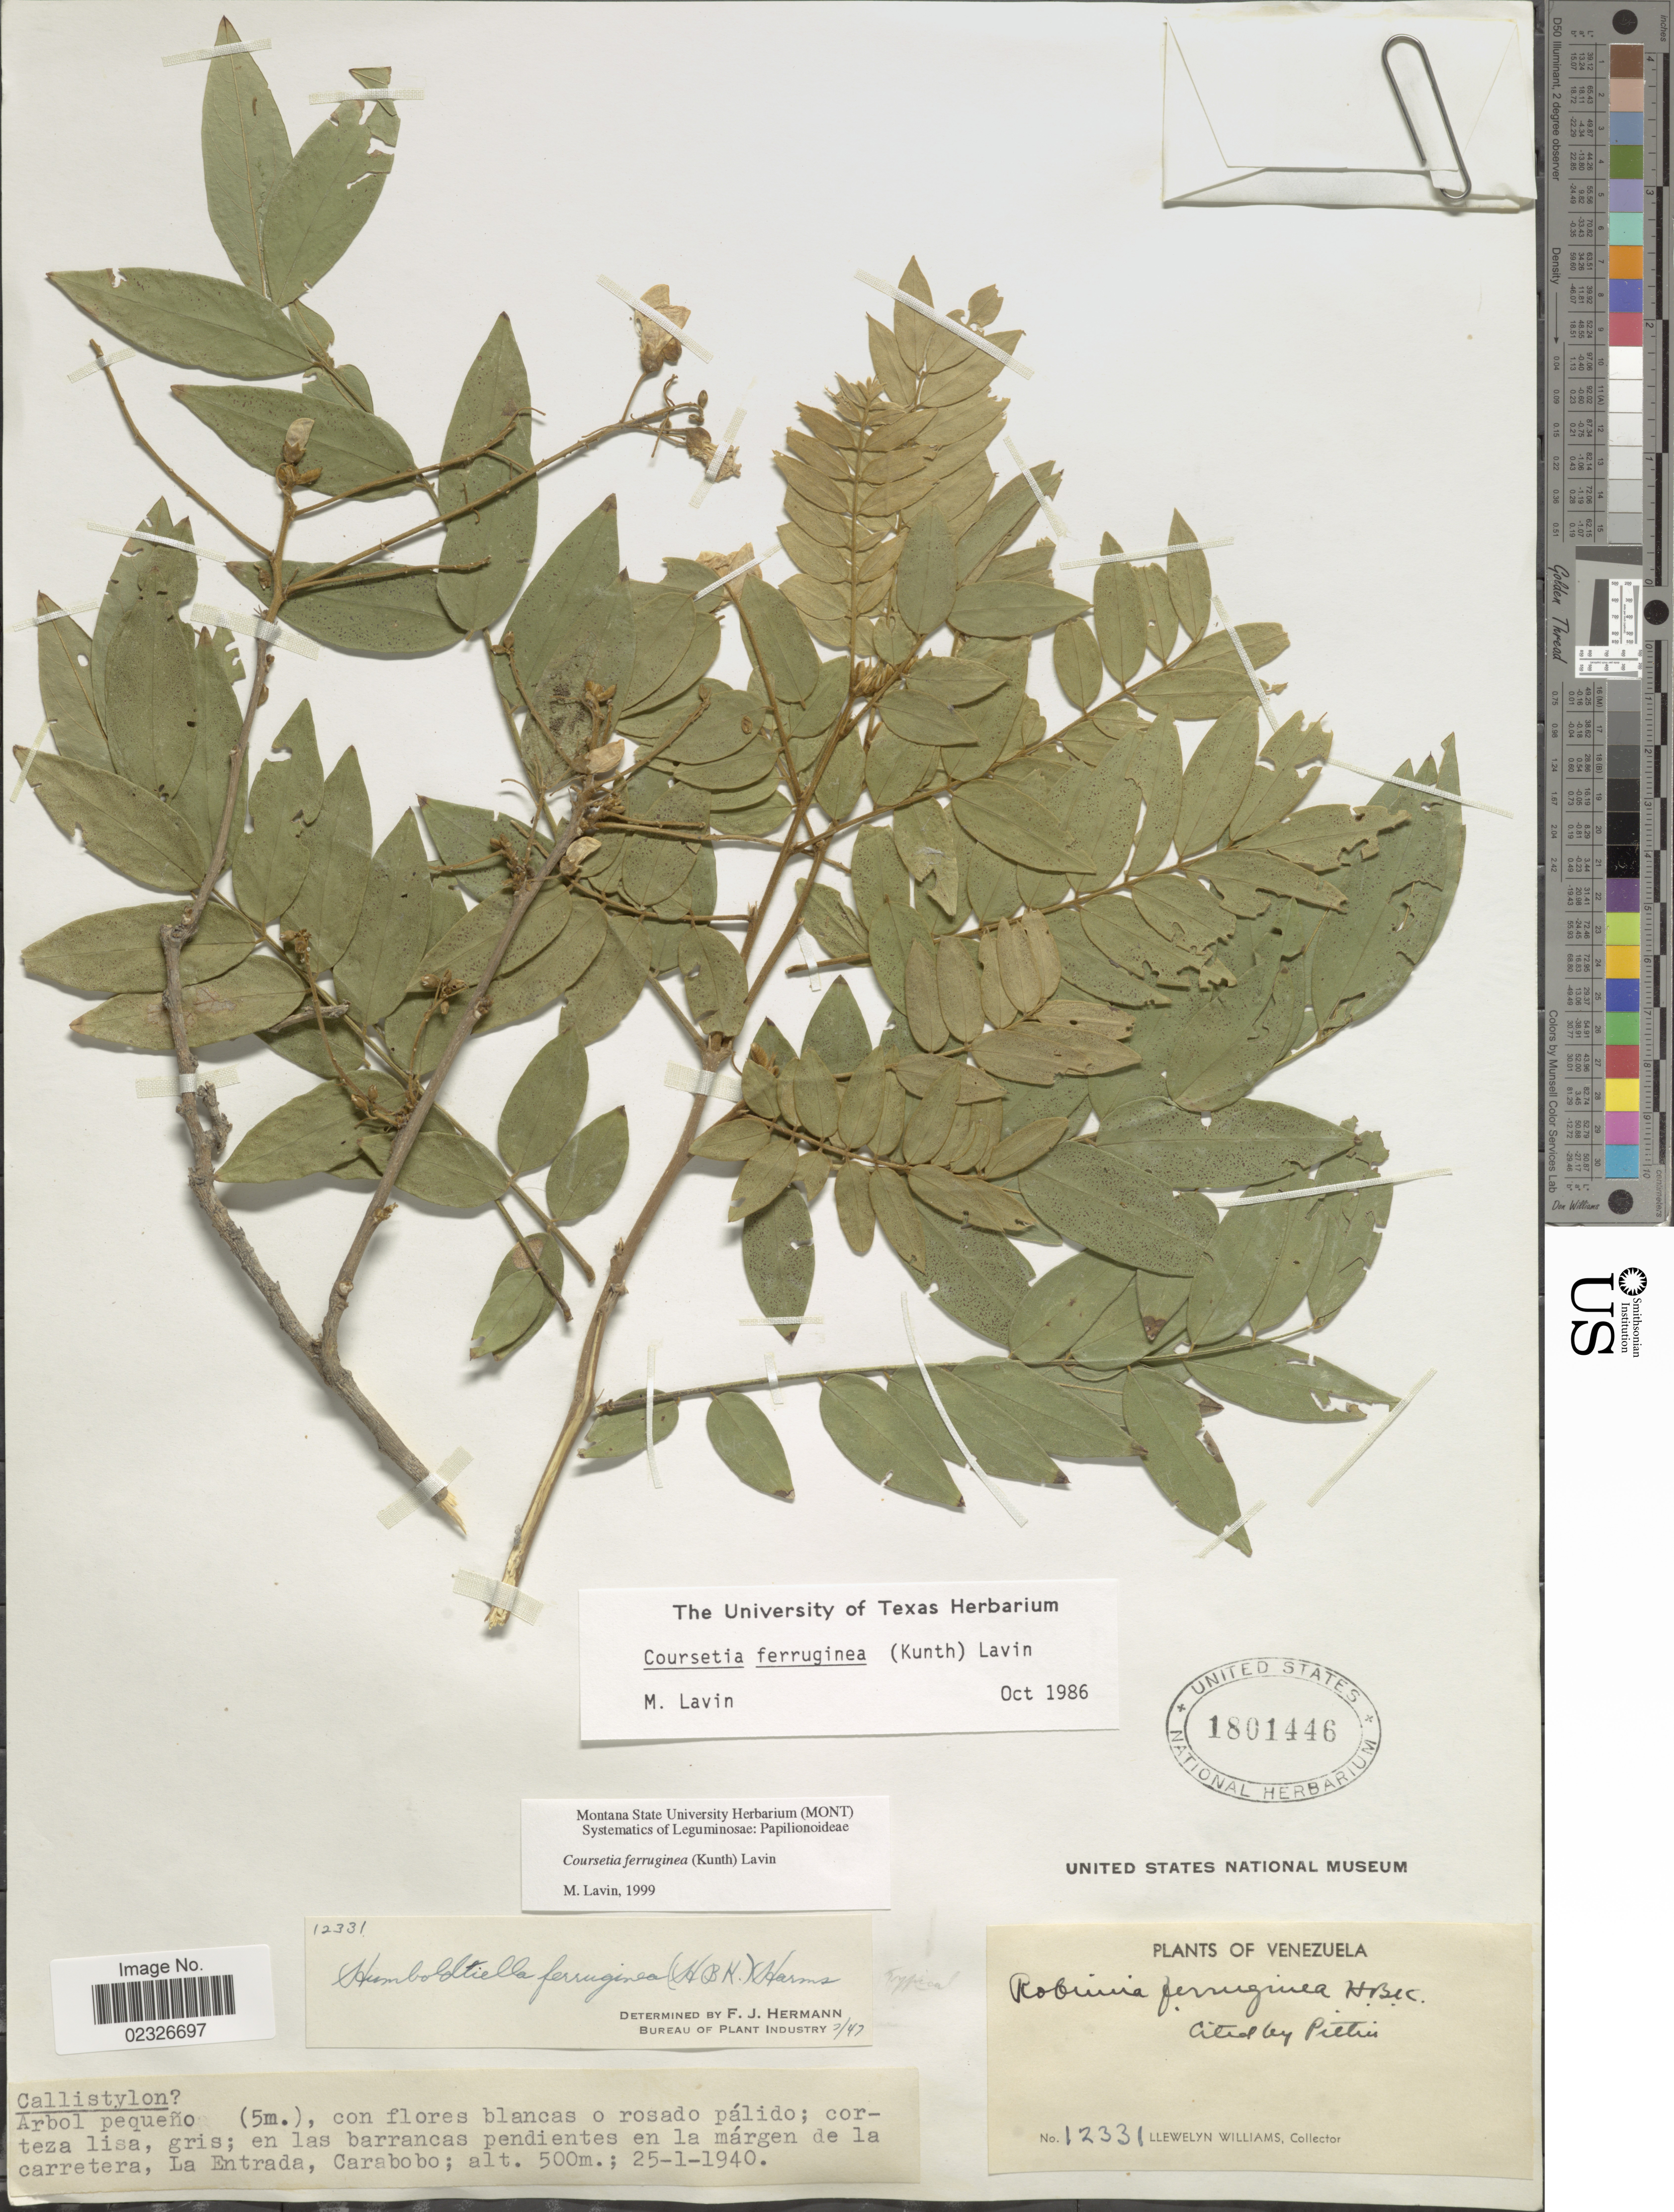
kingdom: Plantae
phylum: Tracheophyta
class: Magnoliopsida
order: Fabales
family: Fabaceae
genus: Coursetia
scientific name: Coursetia ferruginea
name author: (Kunth) Lavin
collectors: Ll. Williams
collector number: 12331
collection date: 1940-01-25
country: Venezuela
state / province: Carabobo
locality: En las barrancas pendientes en la márgen de la carretera, La Entrada, Carabobo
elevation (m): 500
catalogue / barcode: US 1801446